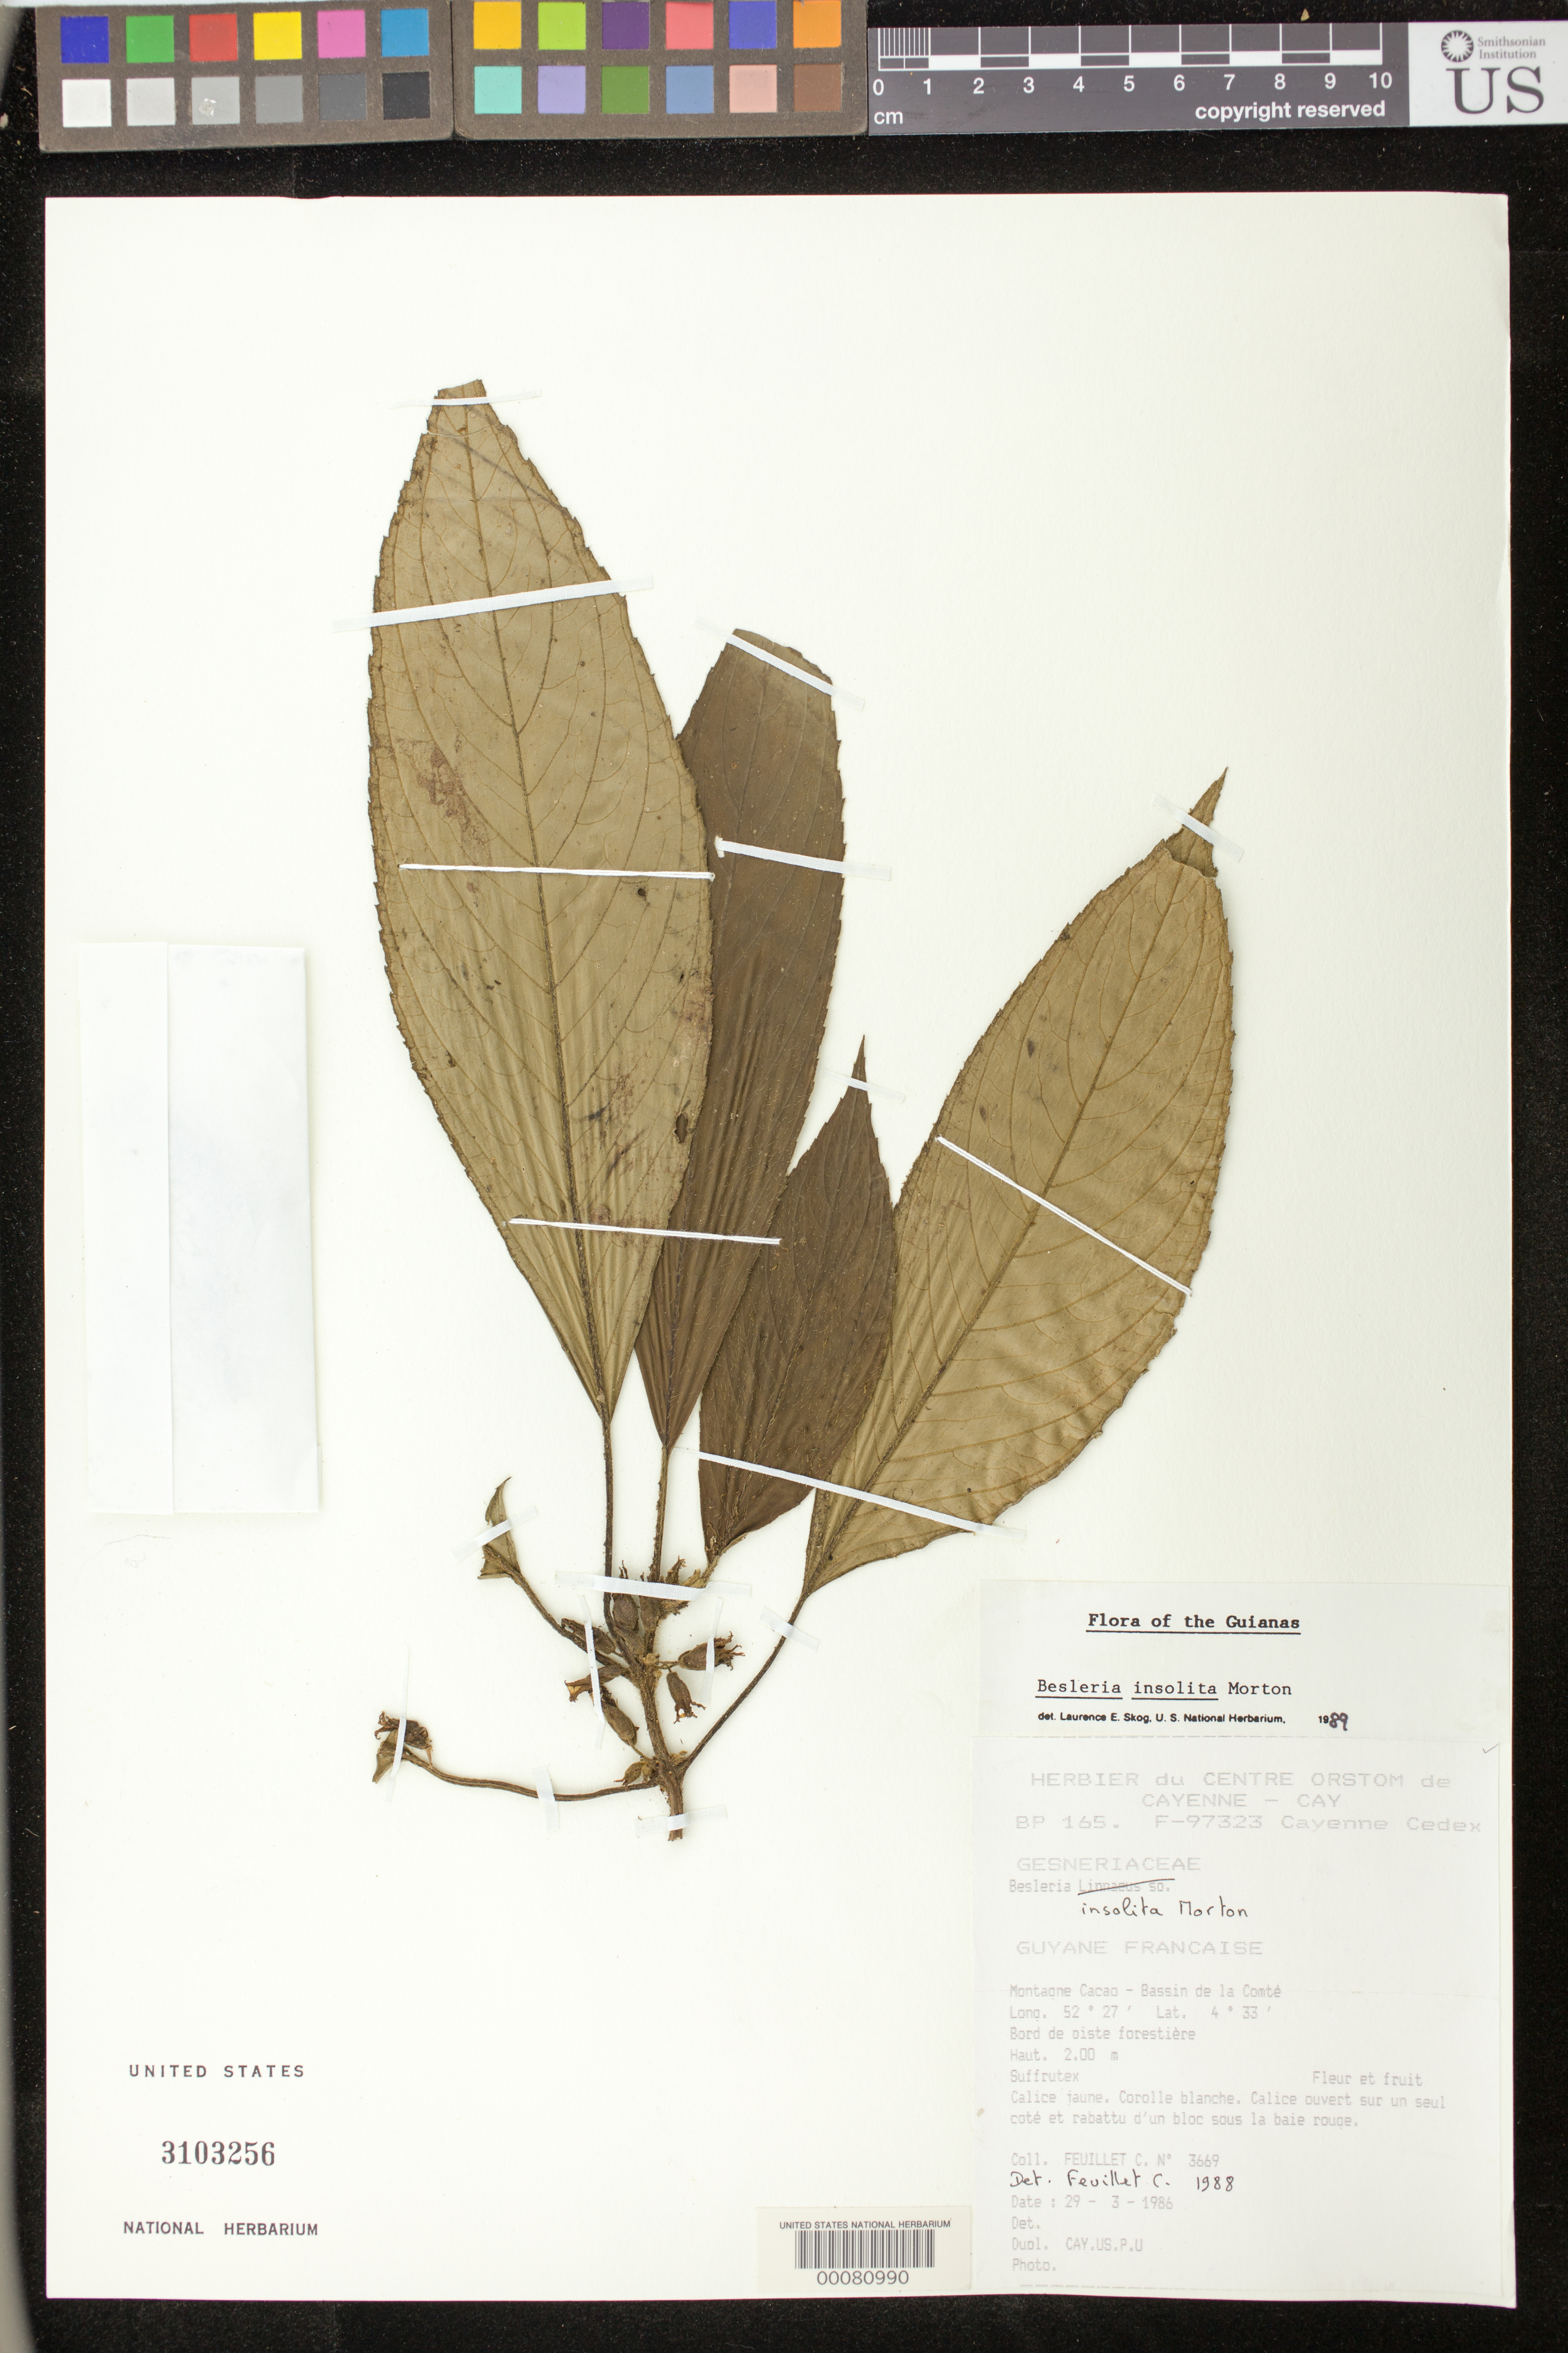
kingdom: Plantae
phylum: Tracheophyta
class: Magnoliopsida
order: Lamiales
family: Gesneriaceae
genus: Besleria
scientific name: Besleria insolita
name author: C.V. Morton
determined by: Skog, Laurence E.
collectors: C. Feuillet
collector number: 3669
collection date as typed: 29 Mar 1986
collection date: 1986-03-29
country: French Guiana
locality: Montagne Cacao, bassin de la Comté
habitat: Bord de piste forestière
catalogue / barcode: US 3103256